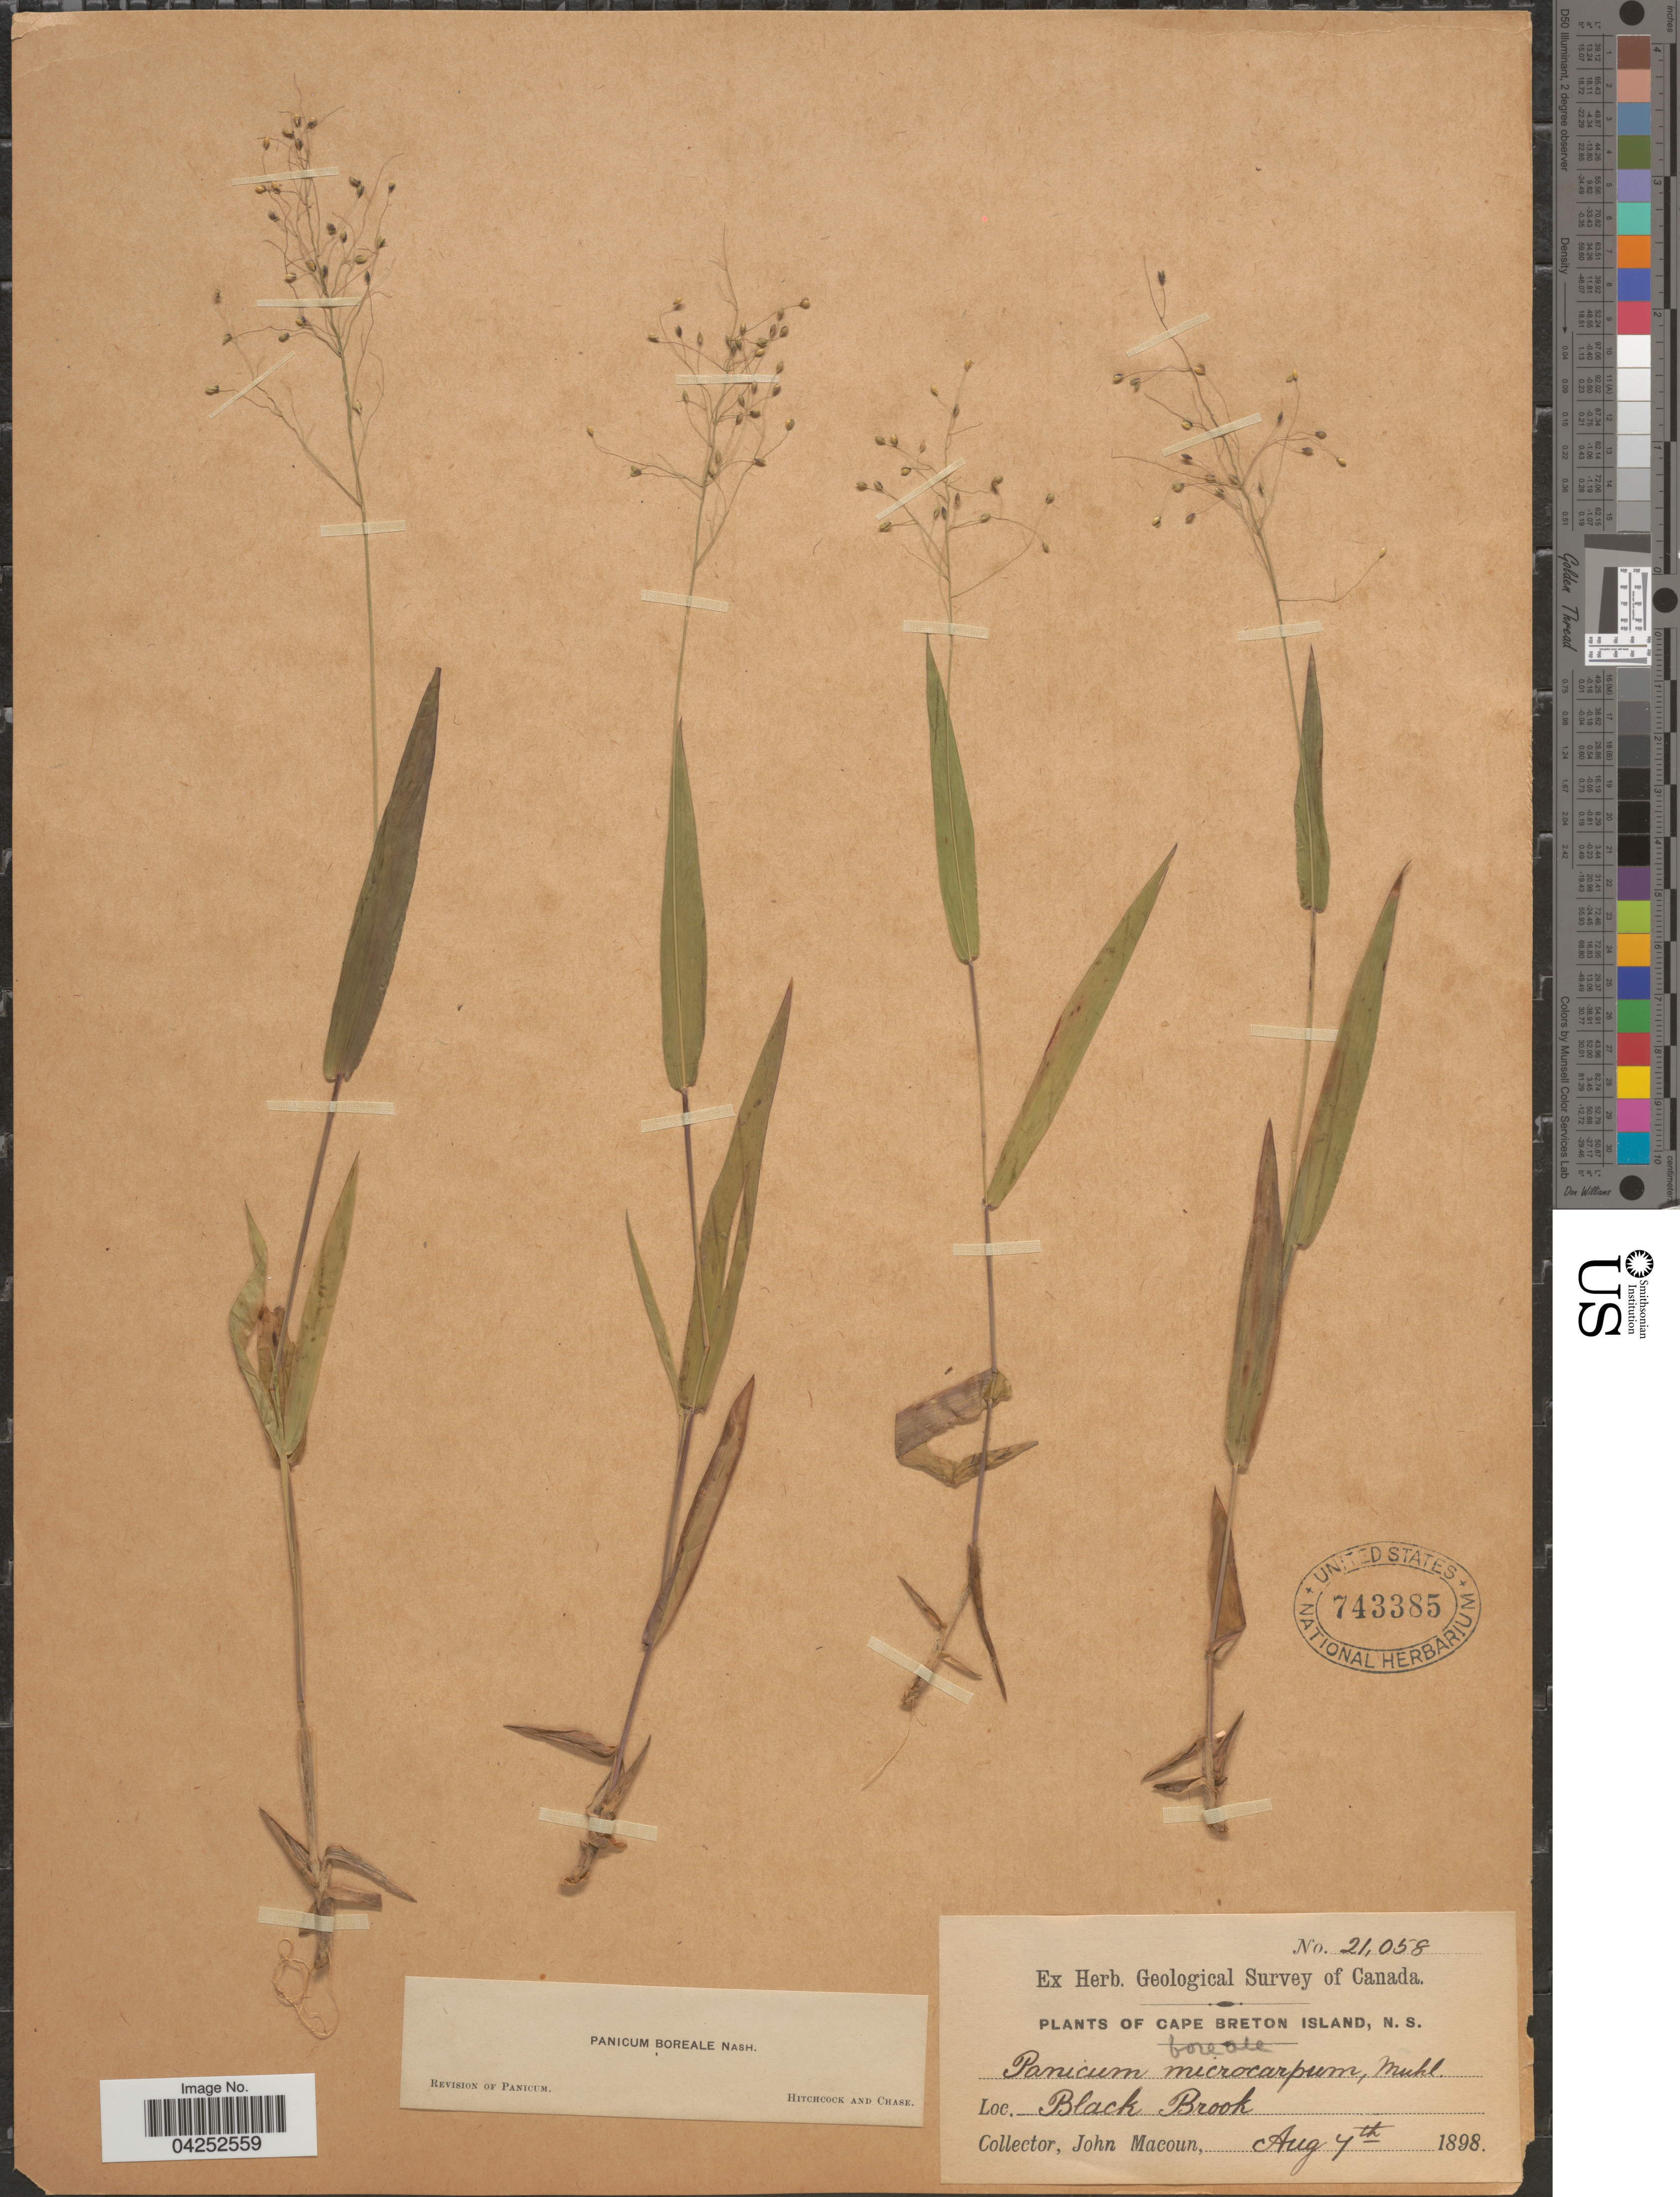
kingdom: Plantae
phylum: Tracheophyta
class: Liliopsida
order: Poales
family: Poaceae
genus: Dichanthelium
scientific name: Dichanthelium boreale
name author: (Nash) Freckmann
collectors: J. Macoun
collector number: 21058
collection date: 1898-08-07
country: Canada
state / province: Nova Scotia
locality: Geological Survey of Canada. Cape Breton Island. Black Brook.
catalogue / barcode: US 743385